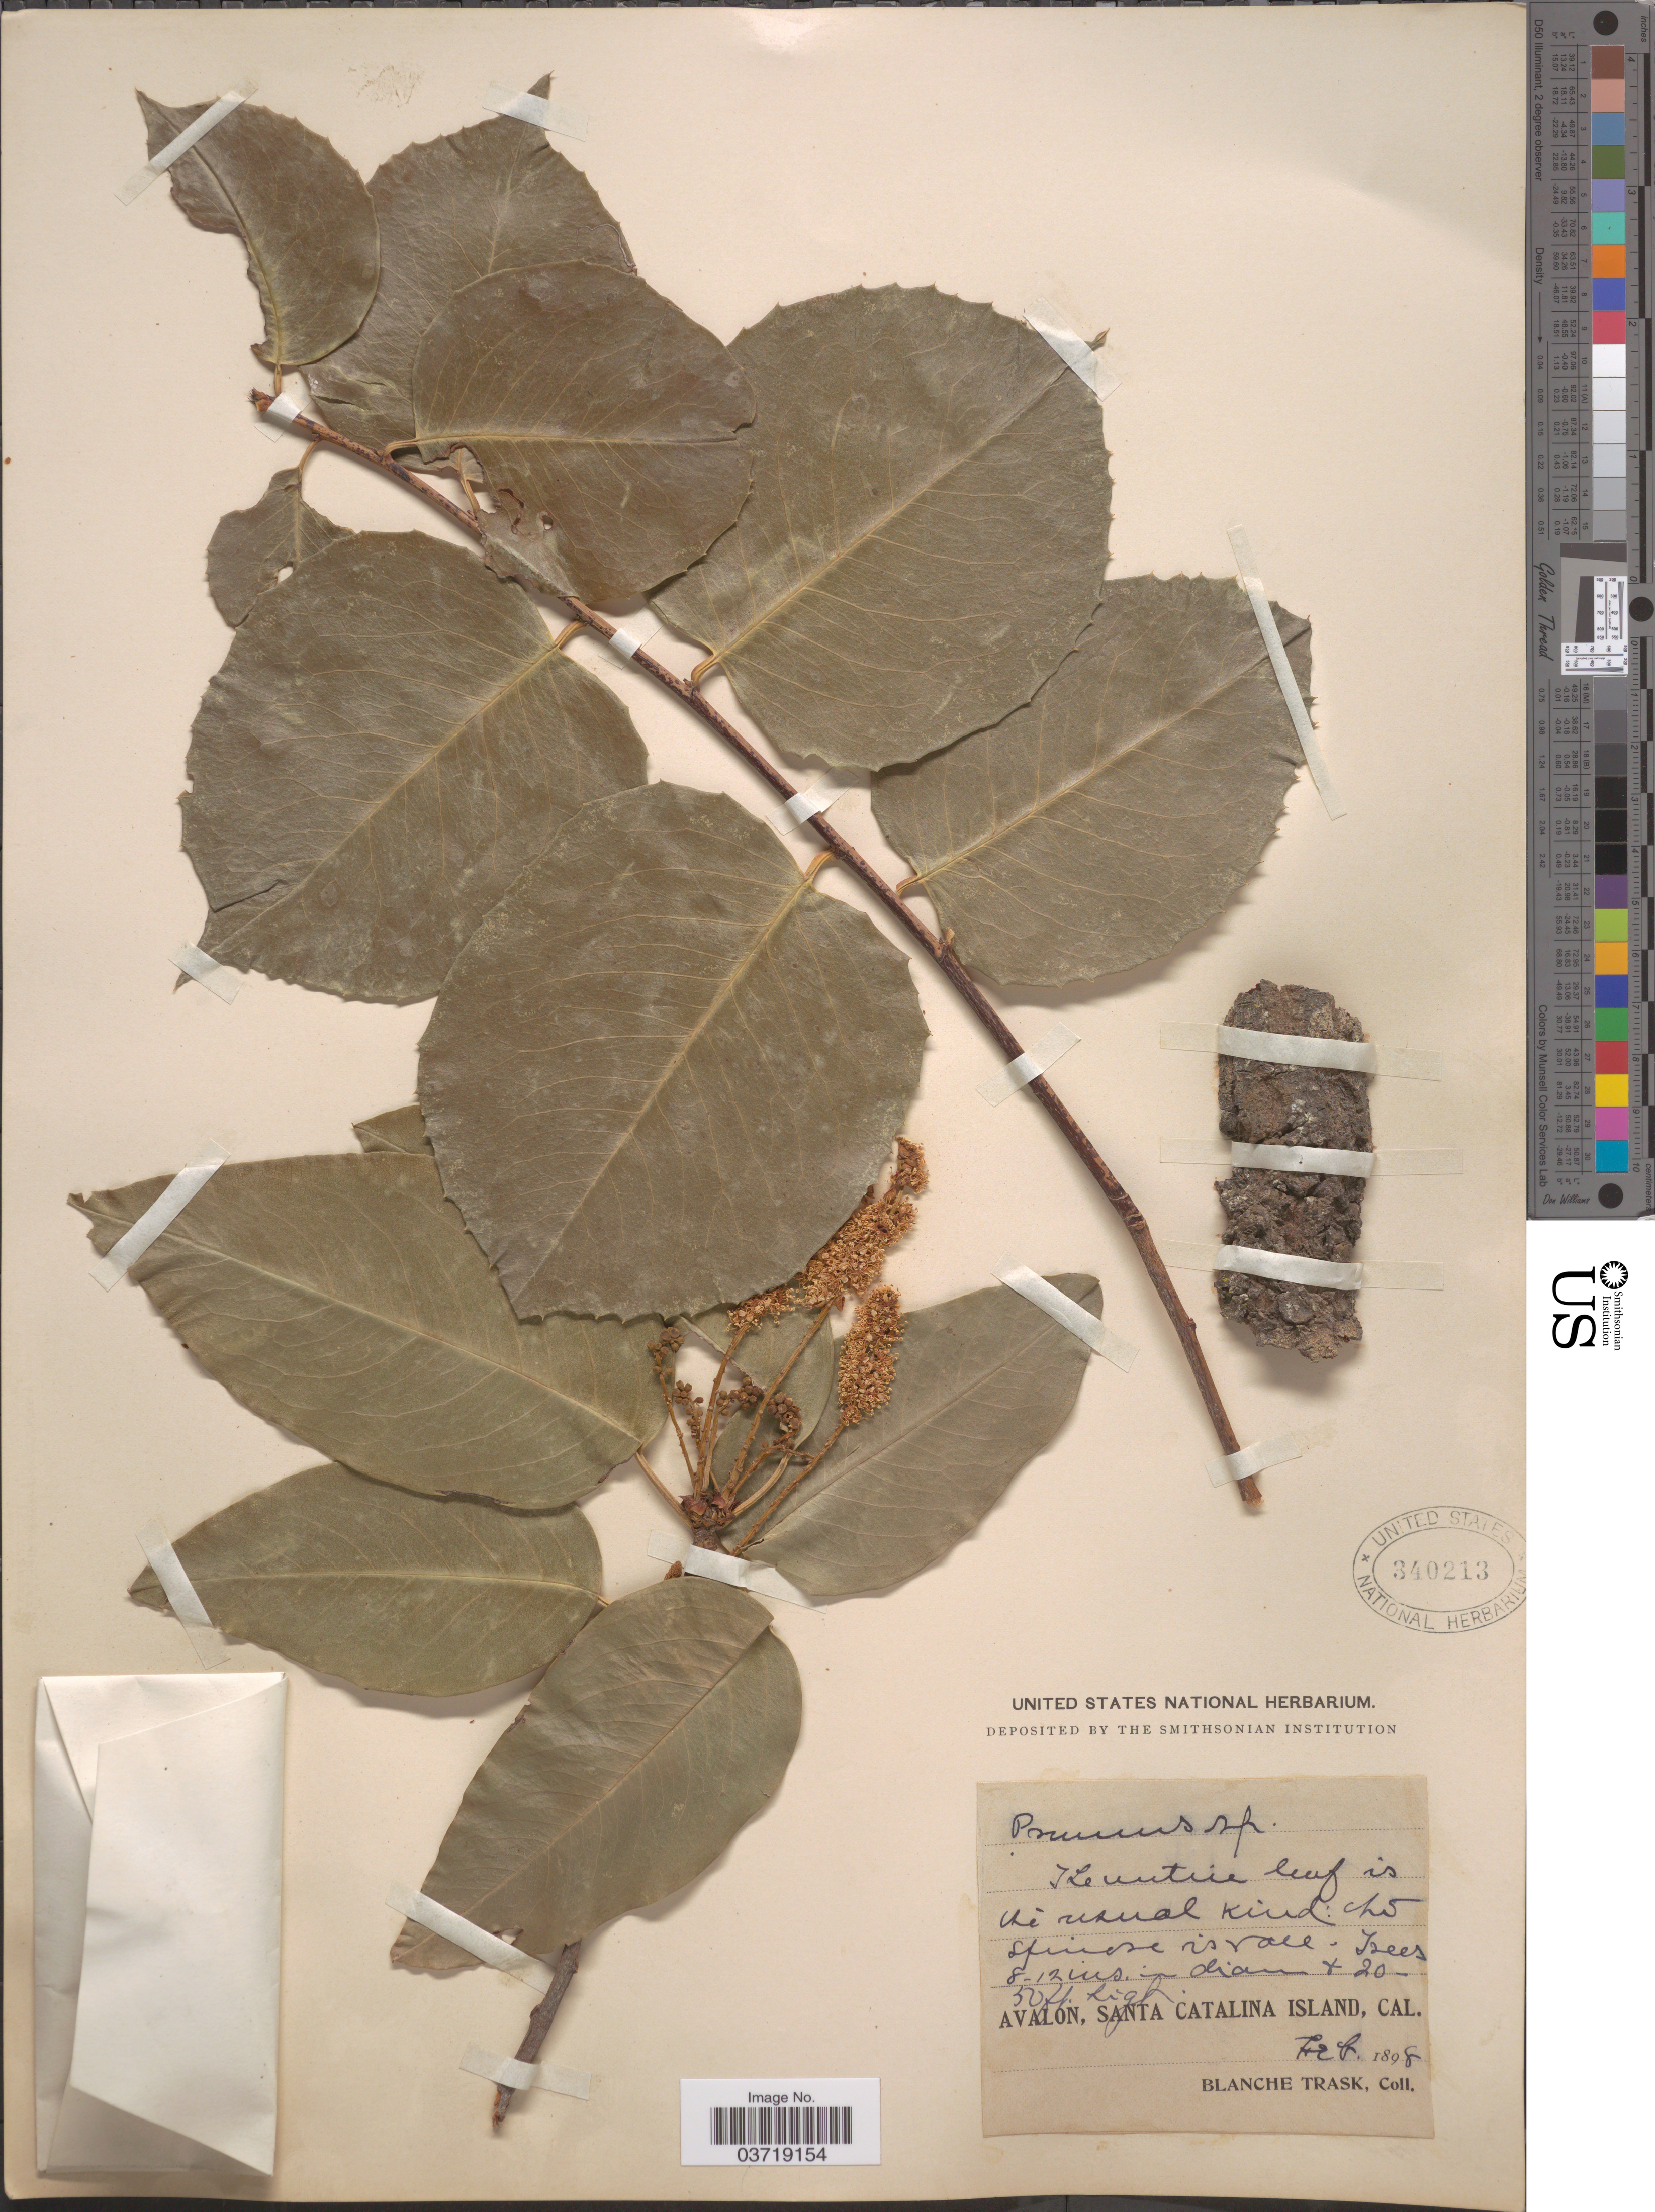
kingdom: Plantae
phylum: Tracheophyta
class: Magnoliopsida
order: Rosales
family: Rosaceae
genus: Prunus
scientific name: Prunus ilicifolia var. occidentalis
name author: K. Brandegee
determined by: Strong, Mark T., (BOT), Smithsonian Institution - National Museum of Natural History (UNITED STATES)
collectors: B. Trask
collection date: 1898-02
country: United States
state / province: California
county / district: Los Angeles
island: Santa Catalina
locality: Avalon, Santa Catalina Island.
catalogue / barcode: US 340213